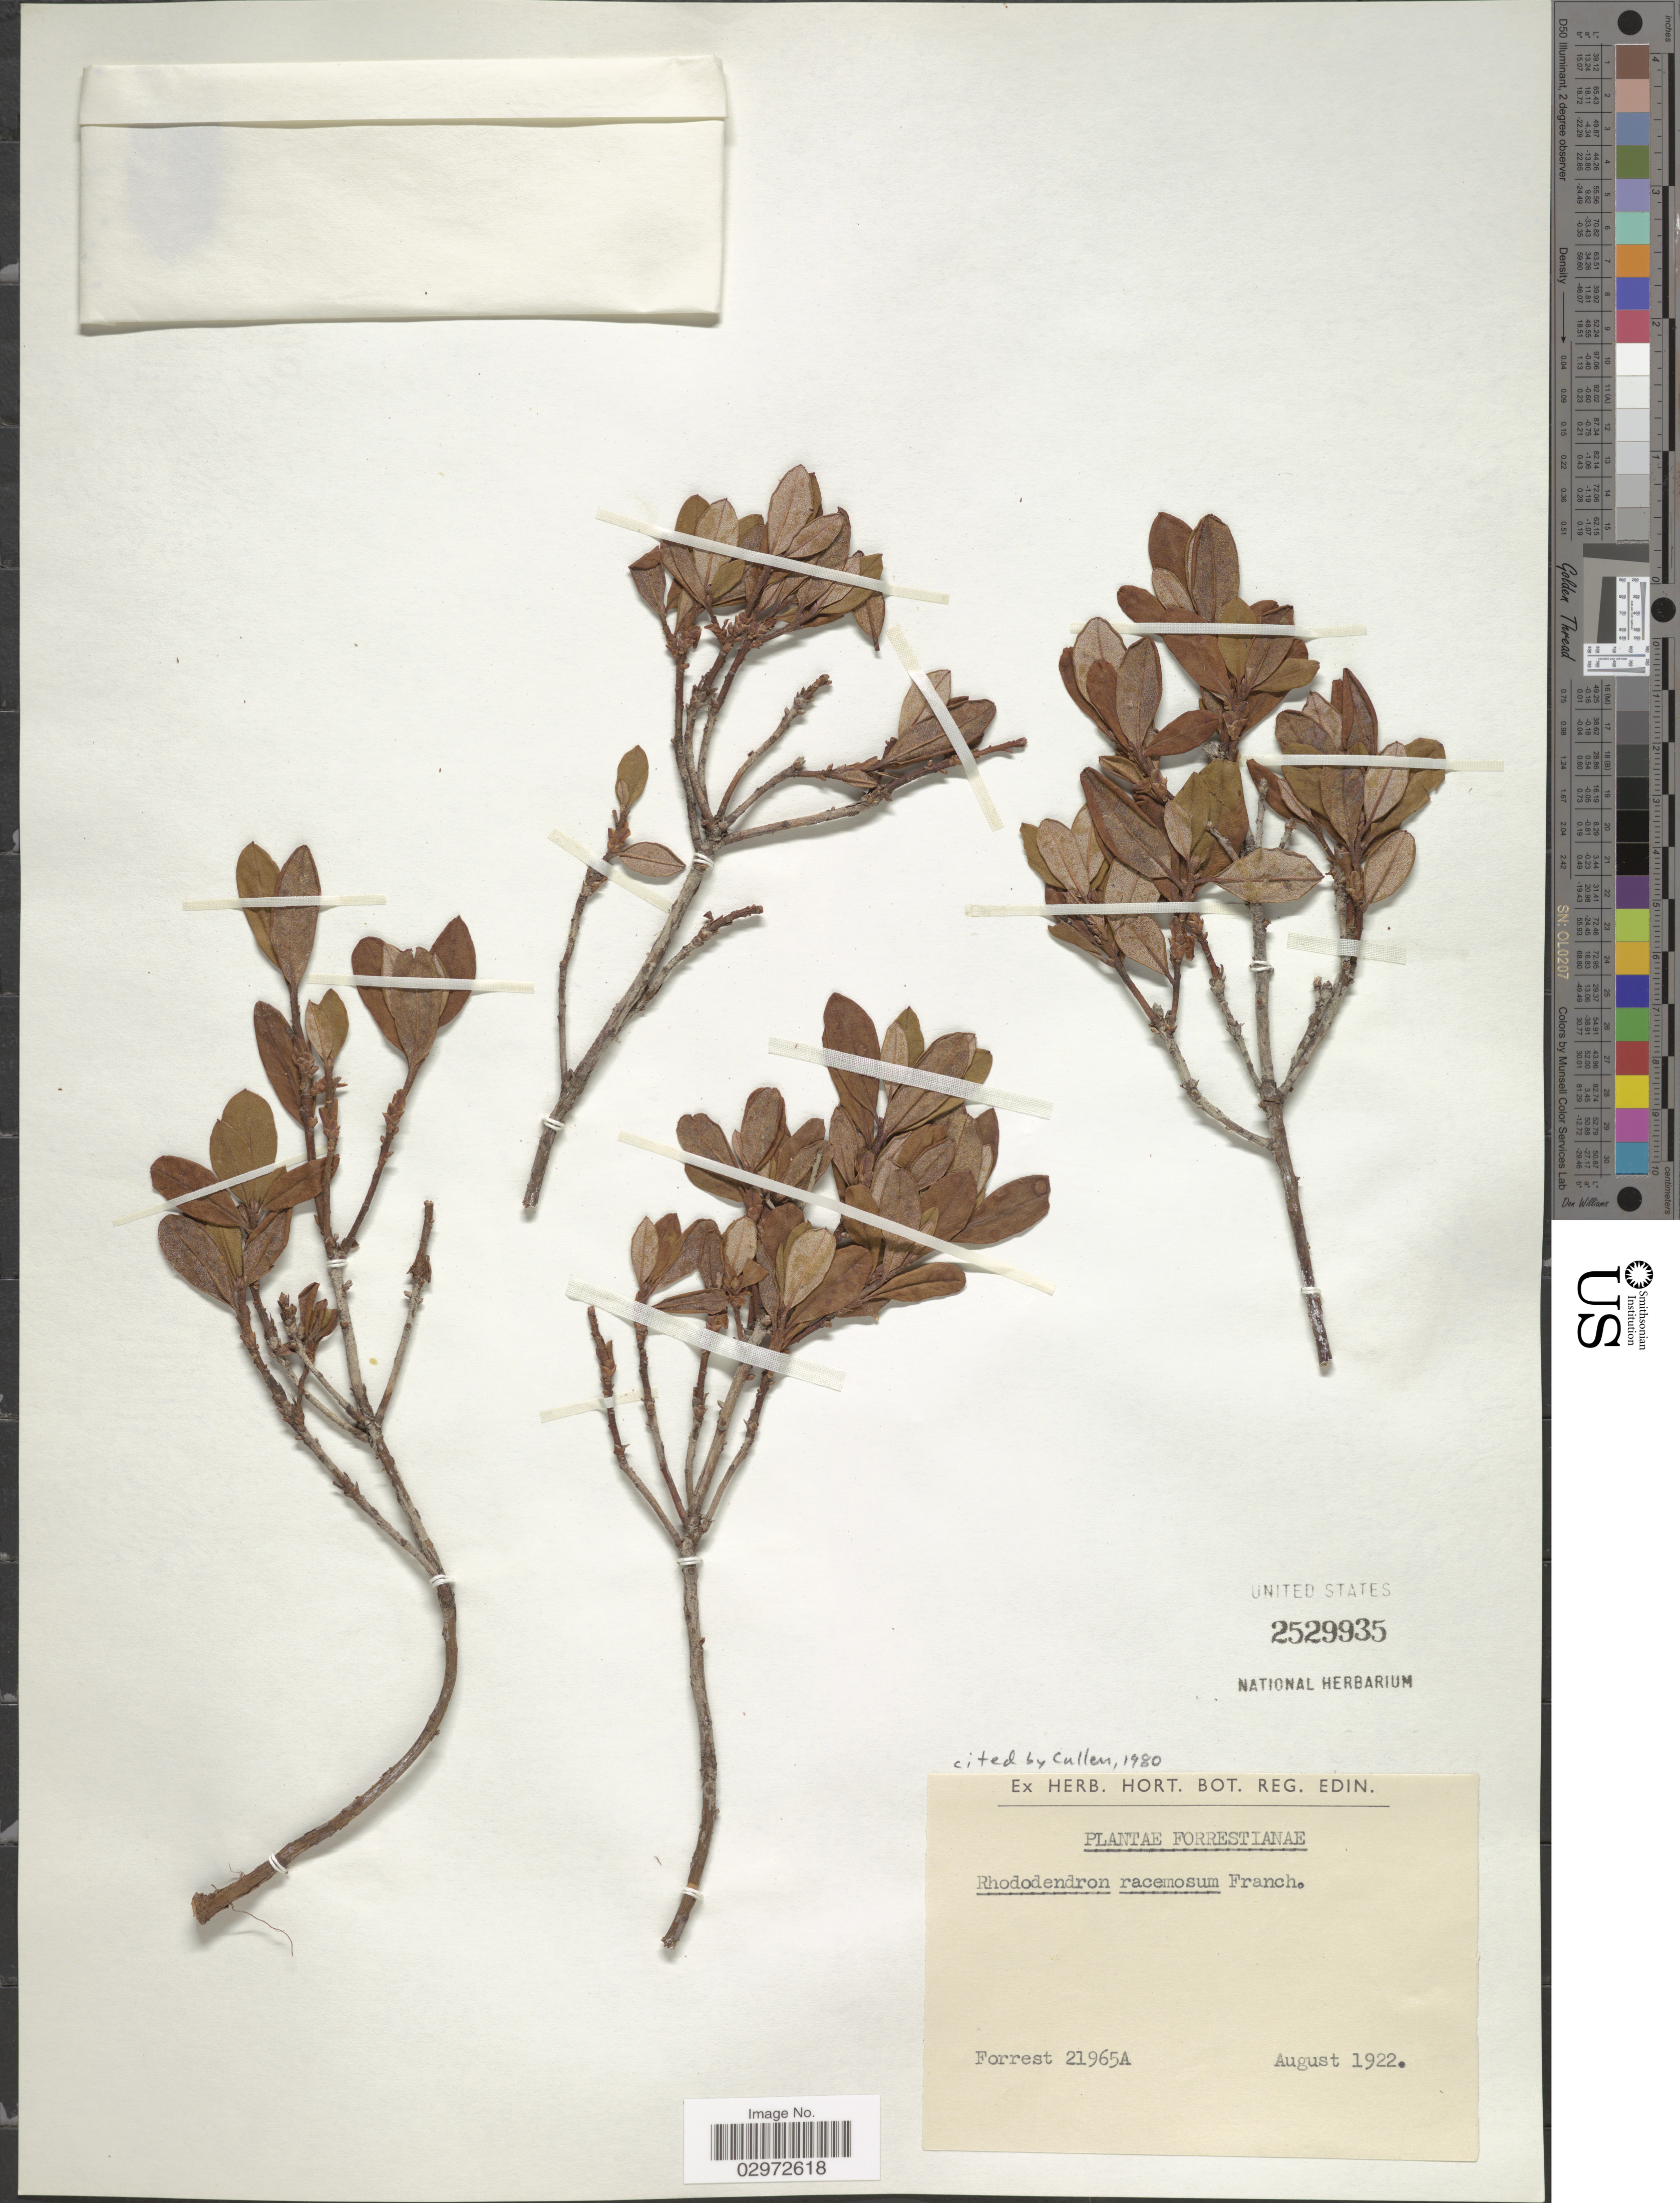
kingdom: Plantae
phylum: Tracheophyta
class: Magnoliopsida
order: Ericales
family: Ericaceae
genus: Rhododendron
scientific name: Rhododendron racemosum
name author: Franch.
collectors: -. Forrest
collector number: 21965A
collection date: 1922-08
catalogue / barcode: US 2529935